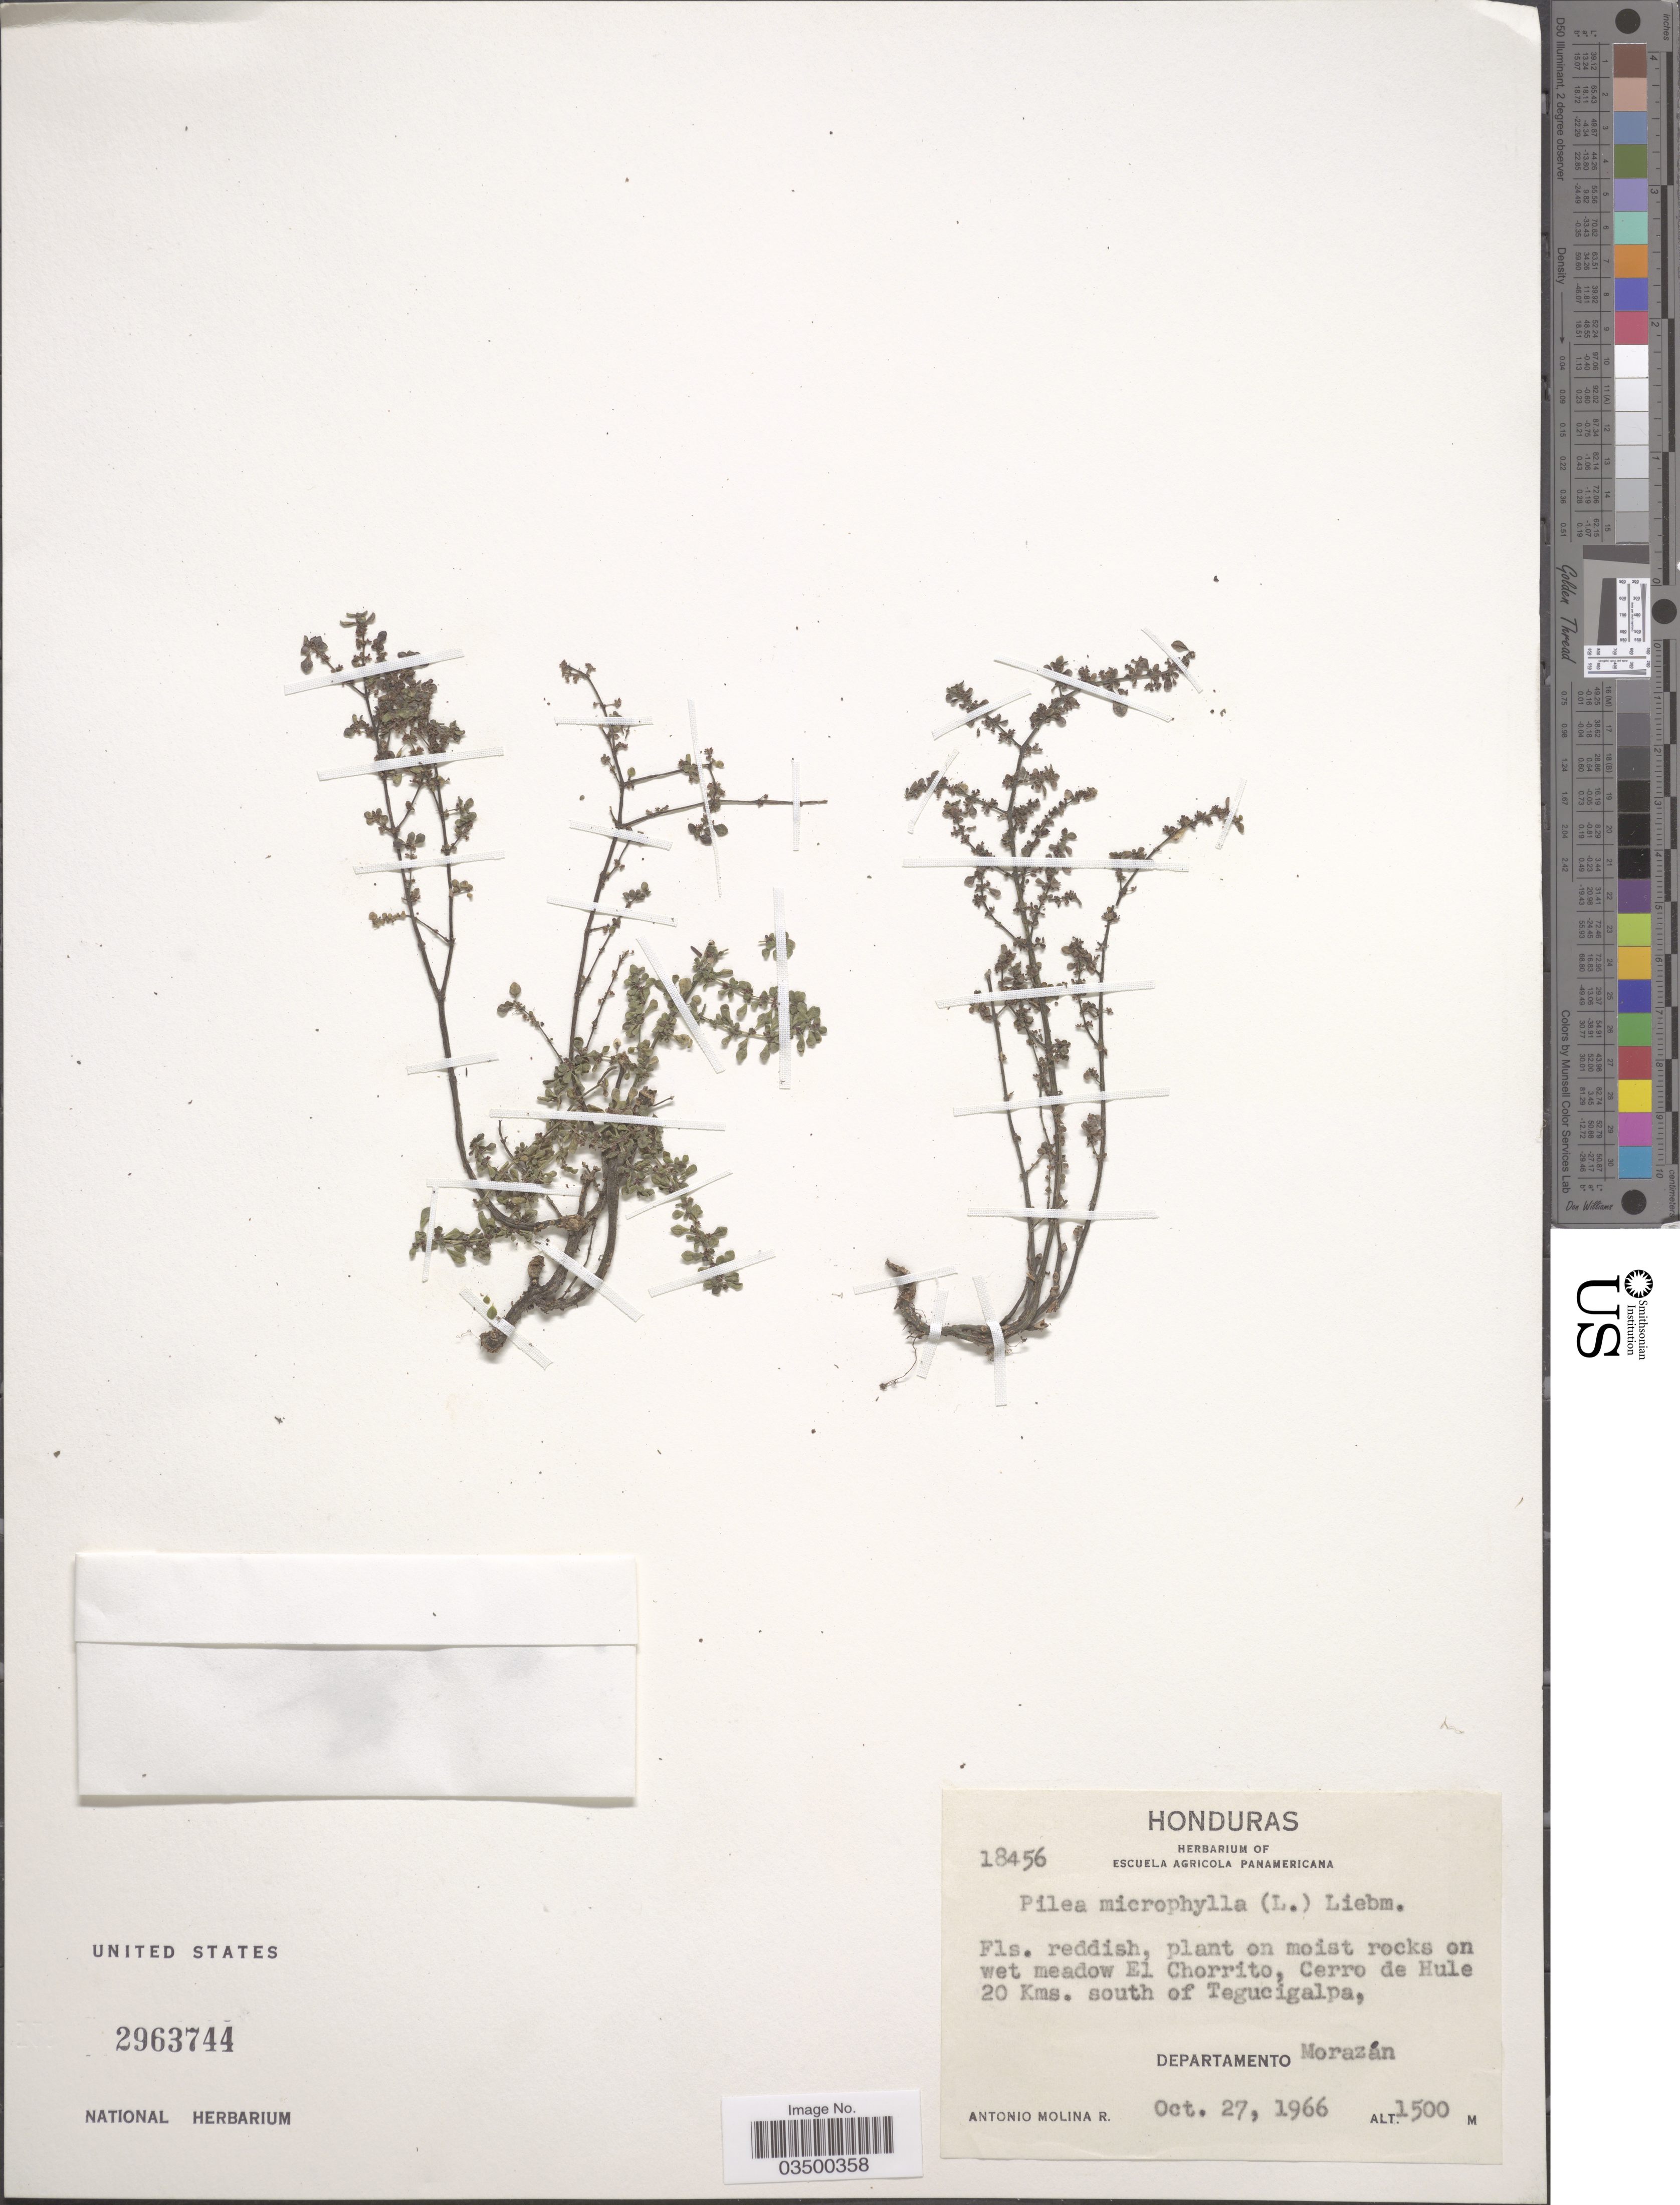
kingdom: Plantae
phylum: Tracheophyta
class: Magnoliopsida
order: Rosales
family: Urticaceae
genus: Pilea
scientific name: Pilea microphylla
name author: (L.) Liebm.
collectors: A. Molina R.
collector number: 18456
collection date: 1966-10-27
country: Honduras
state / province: Fco. Morazán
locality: On wet meadow El Chorrito, Cerro de Hule 20 Kms. south of Tegucigalpa, Departamento Morazán.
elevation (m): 1500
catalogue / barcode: US 2963744